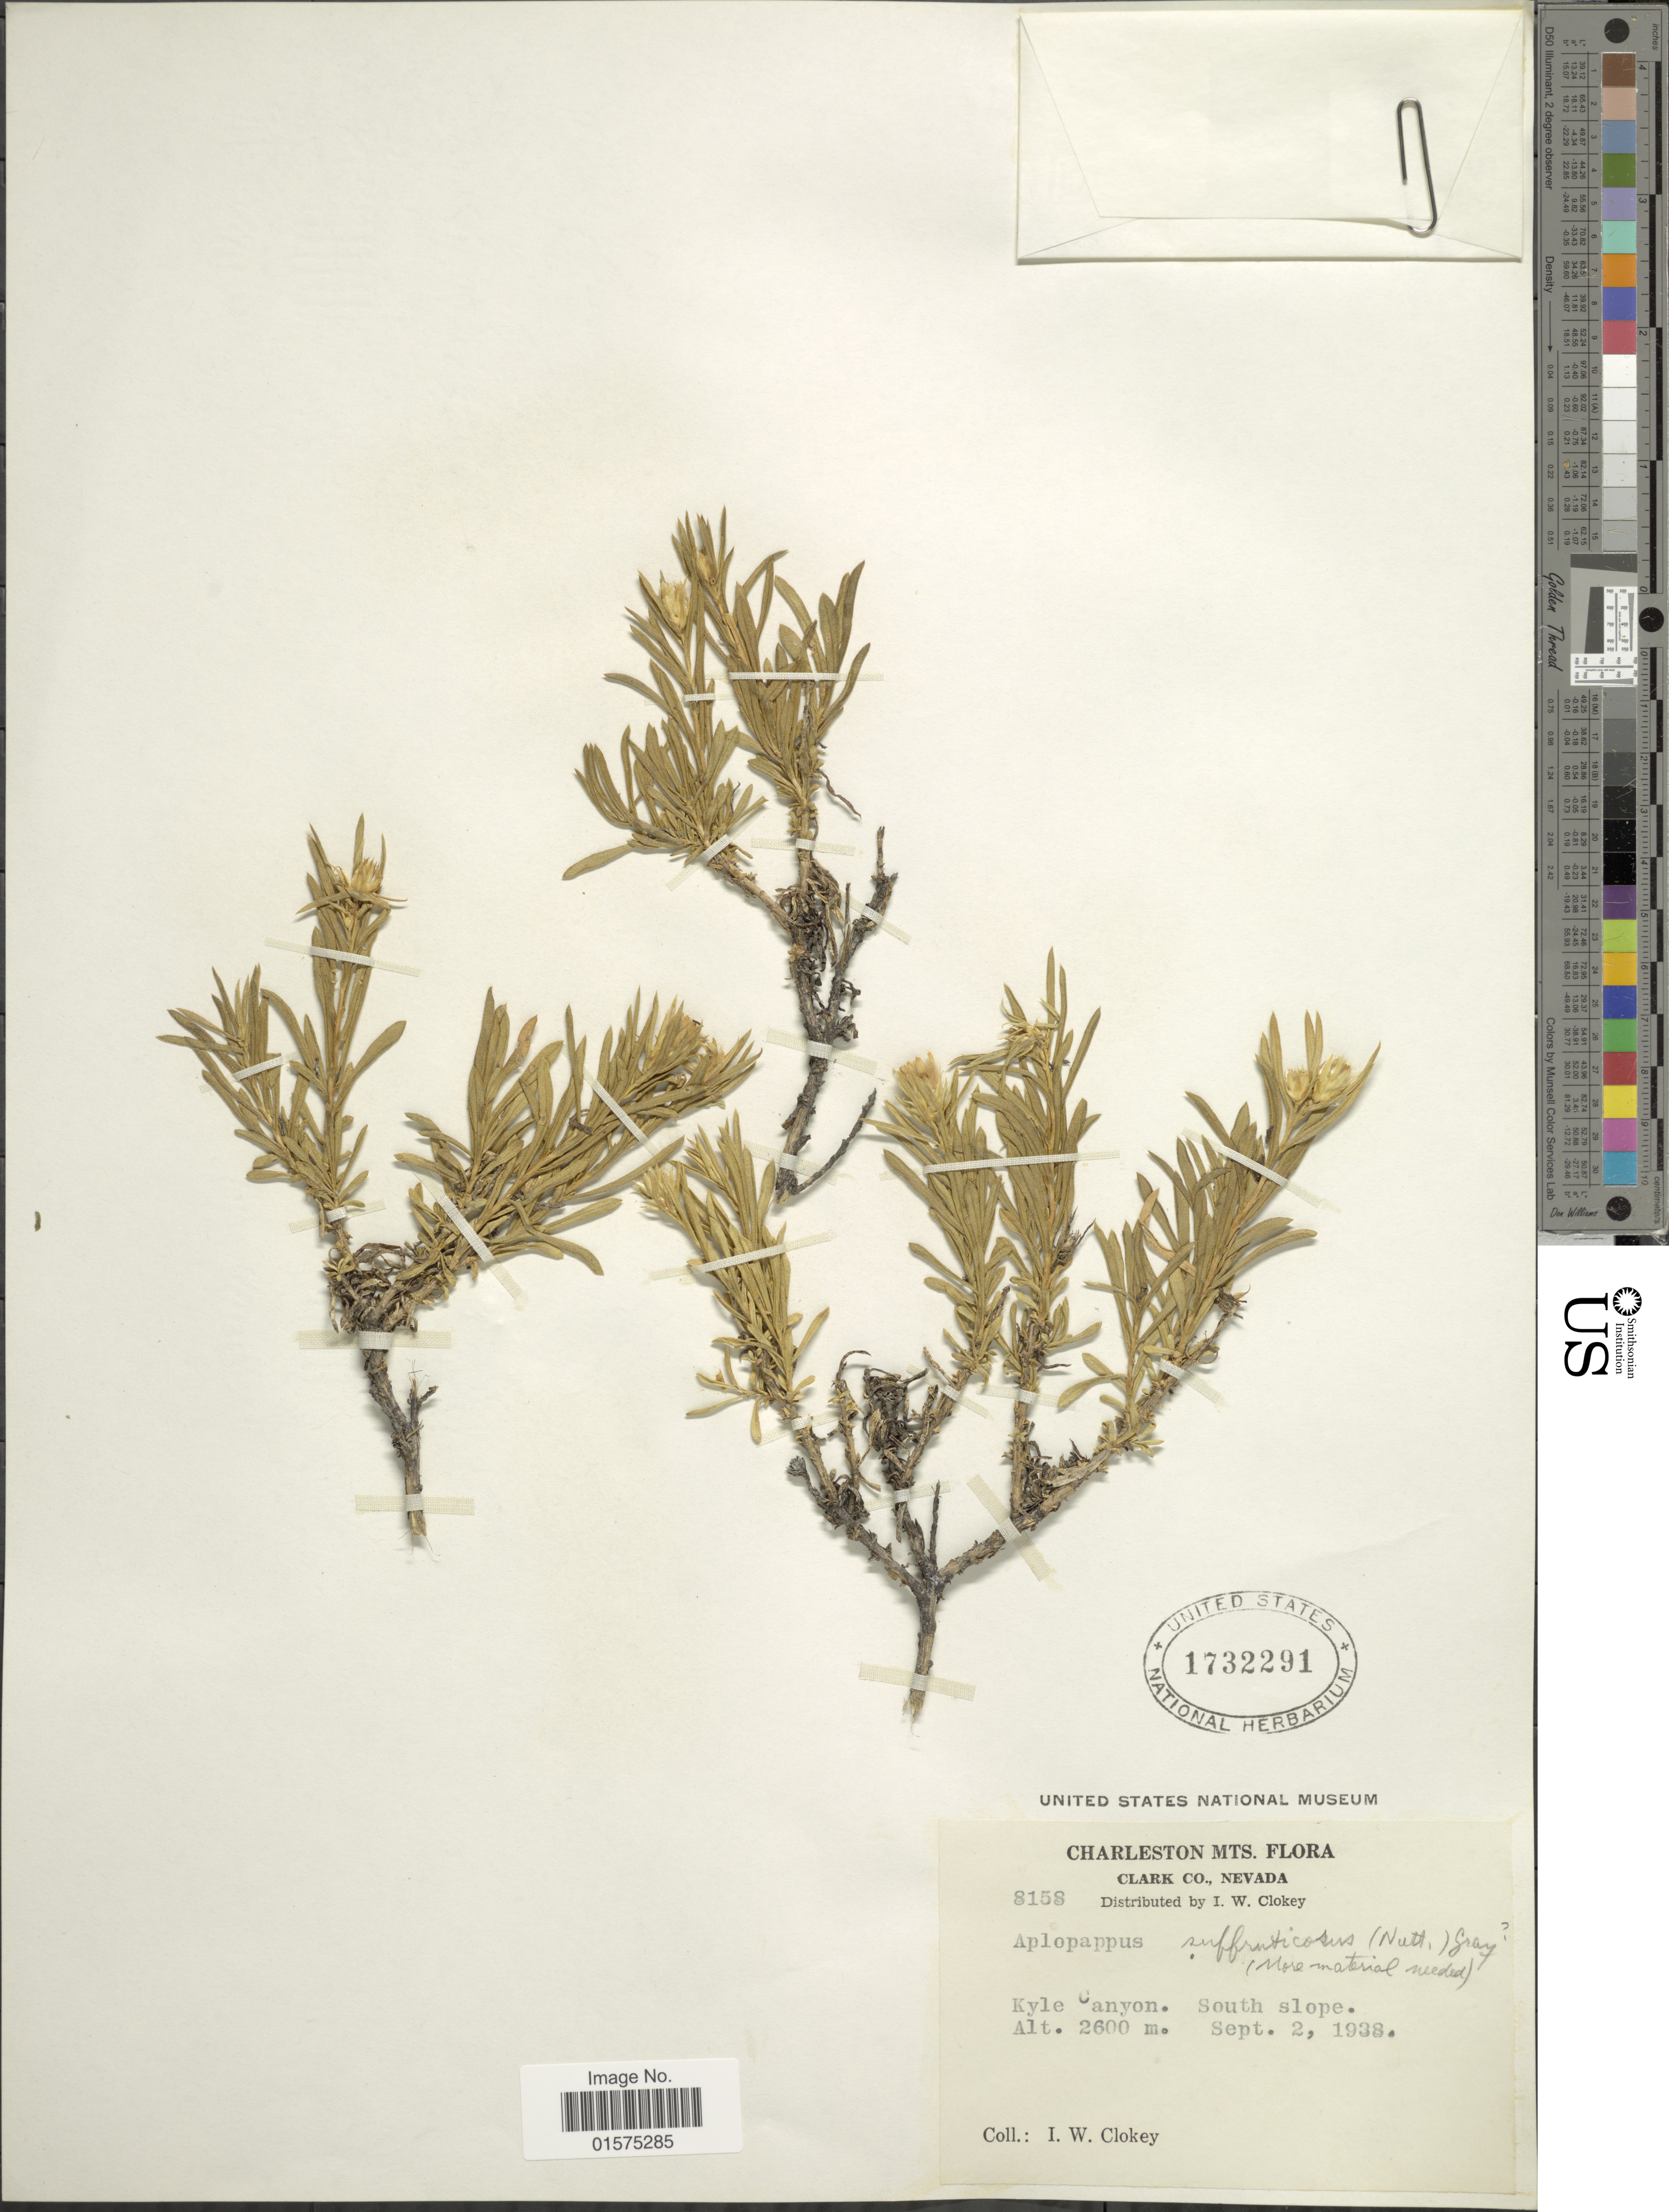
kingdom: Plantae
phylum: Tracheophyta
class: Magnoliopsida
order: Asterales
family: Asteraceae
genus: Ericameria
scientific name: Ericameria suffruticosa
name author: (Nutt.) G.L. Nesom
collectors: I. W. Clokey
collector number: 8158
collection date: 1938-09-02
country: United States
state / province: Nevada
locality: Charleston Mts. Clark Co. Kyle Canyon. South slope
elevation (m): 2600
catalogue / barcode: US 1732291